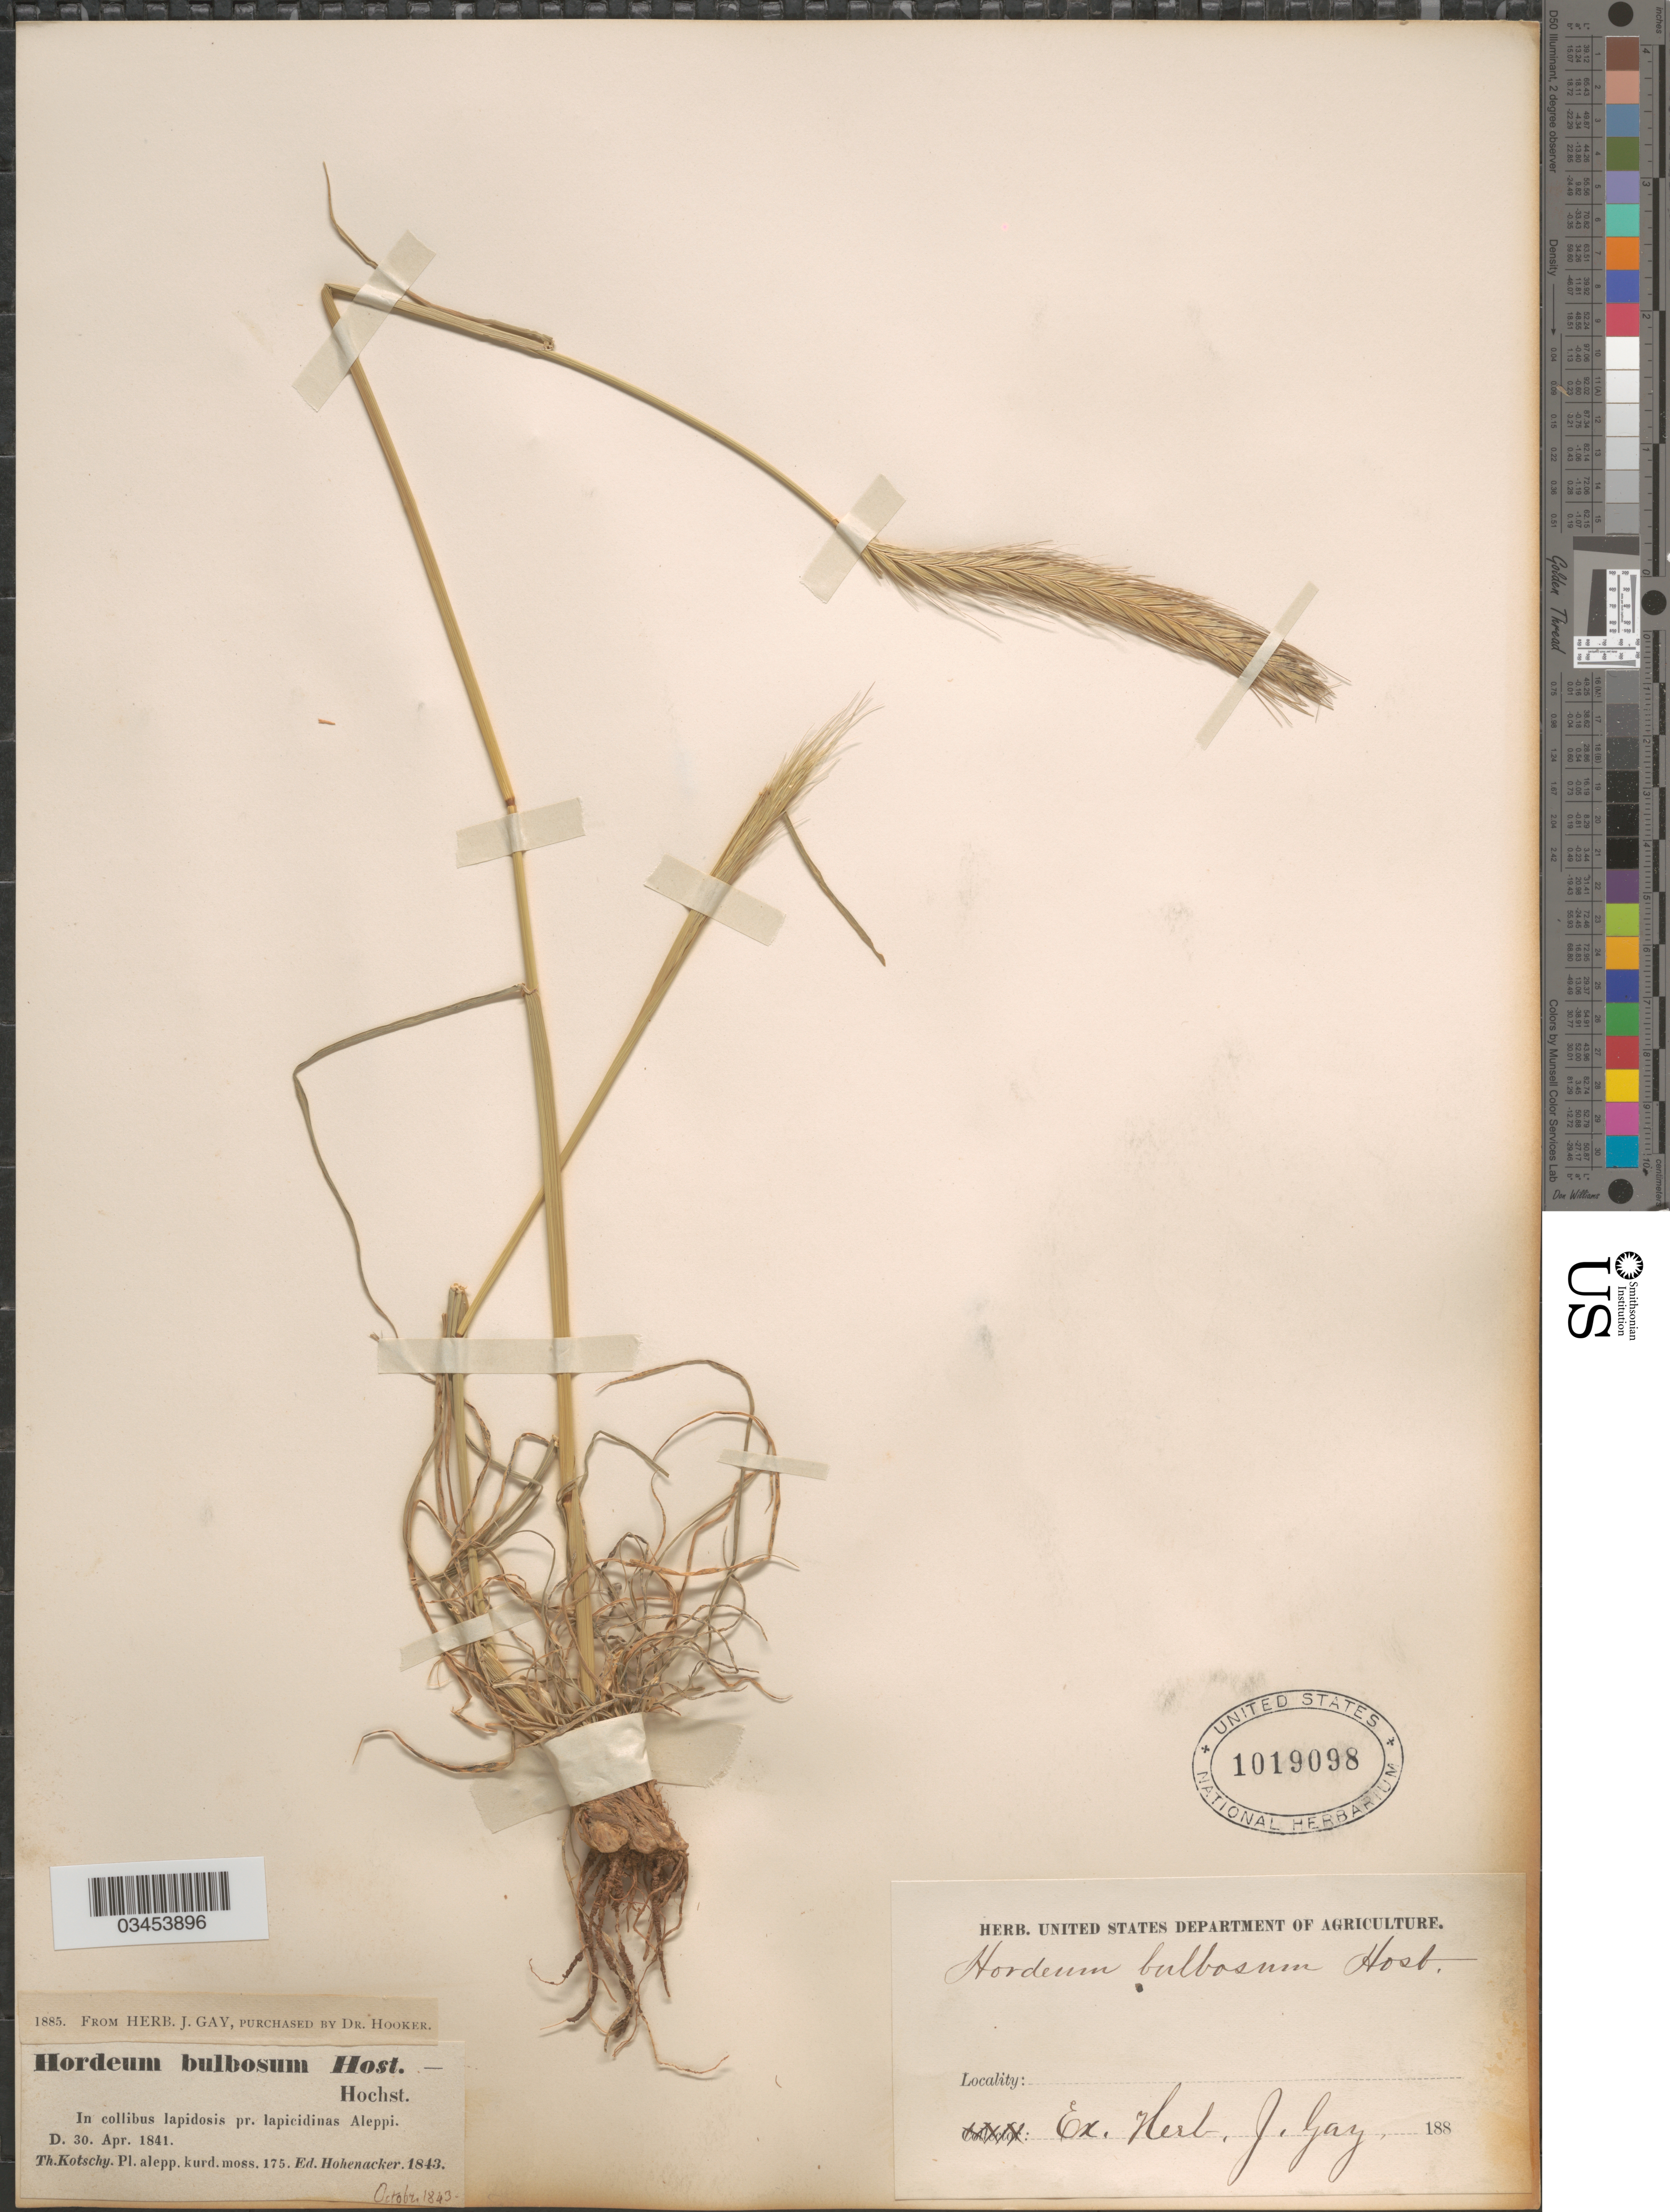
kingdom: Plantae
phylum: Tracheophyta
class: Liliopsida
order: Poales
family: Poaceae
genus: Hordeum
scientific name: Hordeum bulbosum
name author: L.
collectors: K. G. Kotschy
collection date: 1841-04-30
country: Syria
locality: In collibus lapidosis pr. lapicidinas Aleppi.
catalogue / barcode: US 1019098